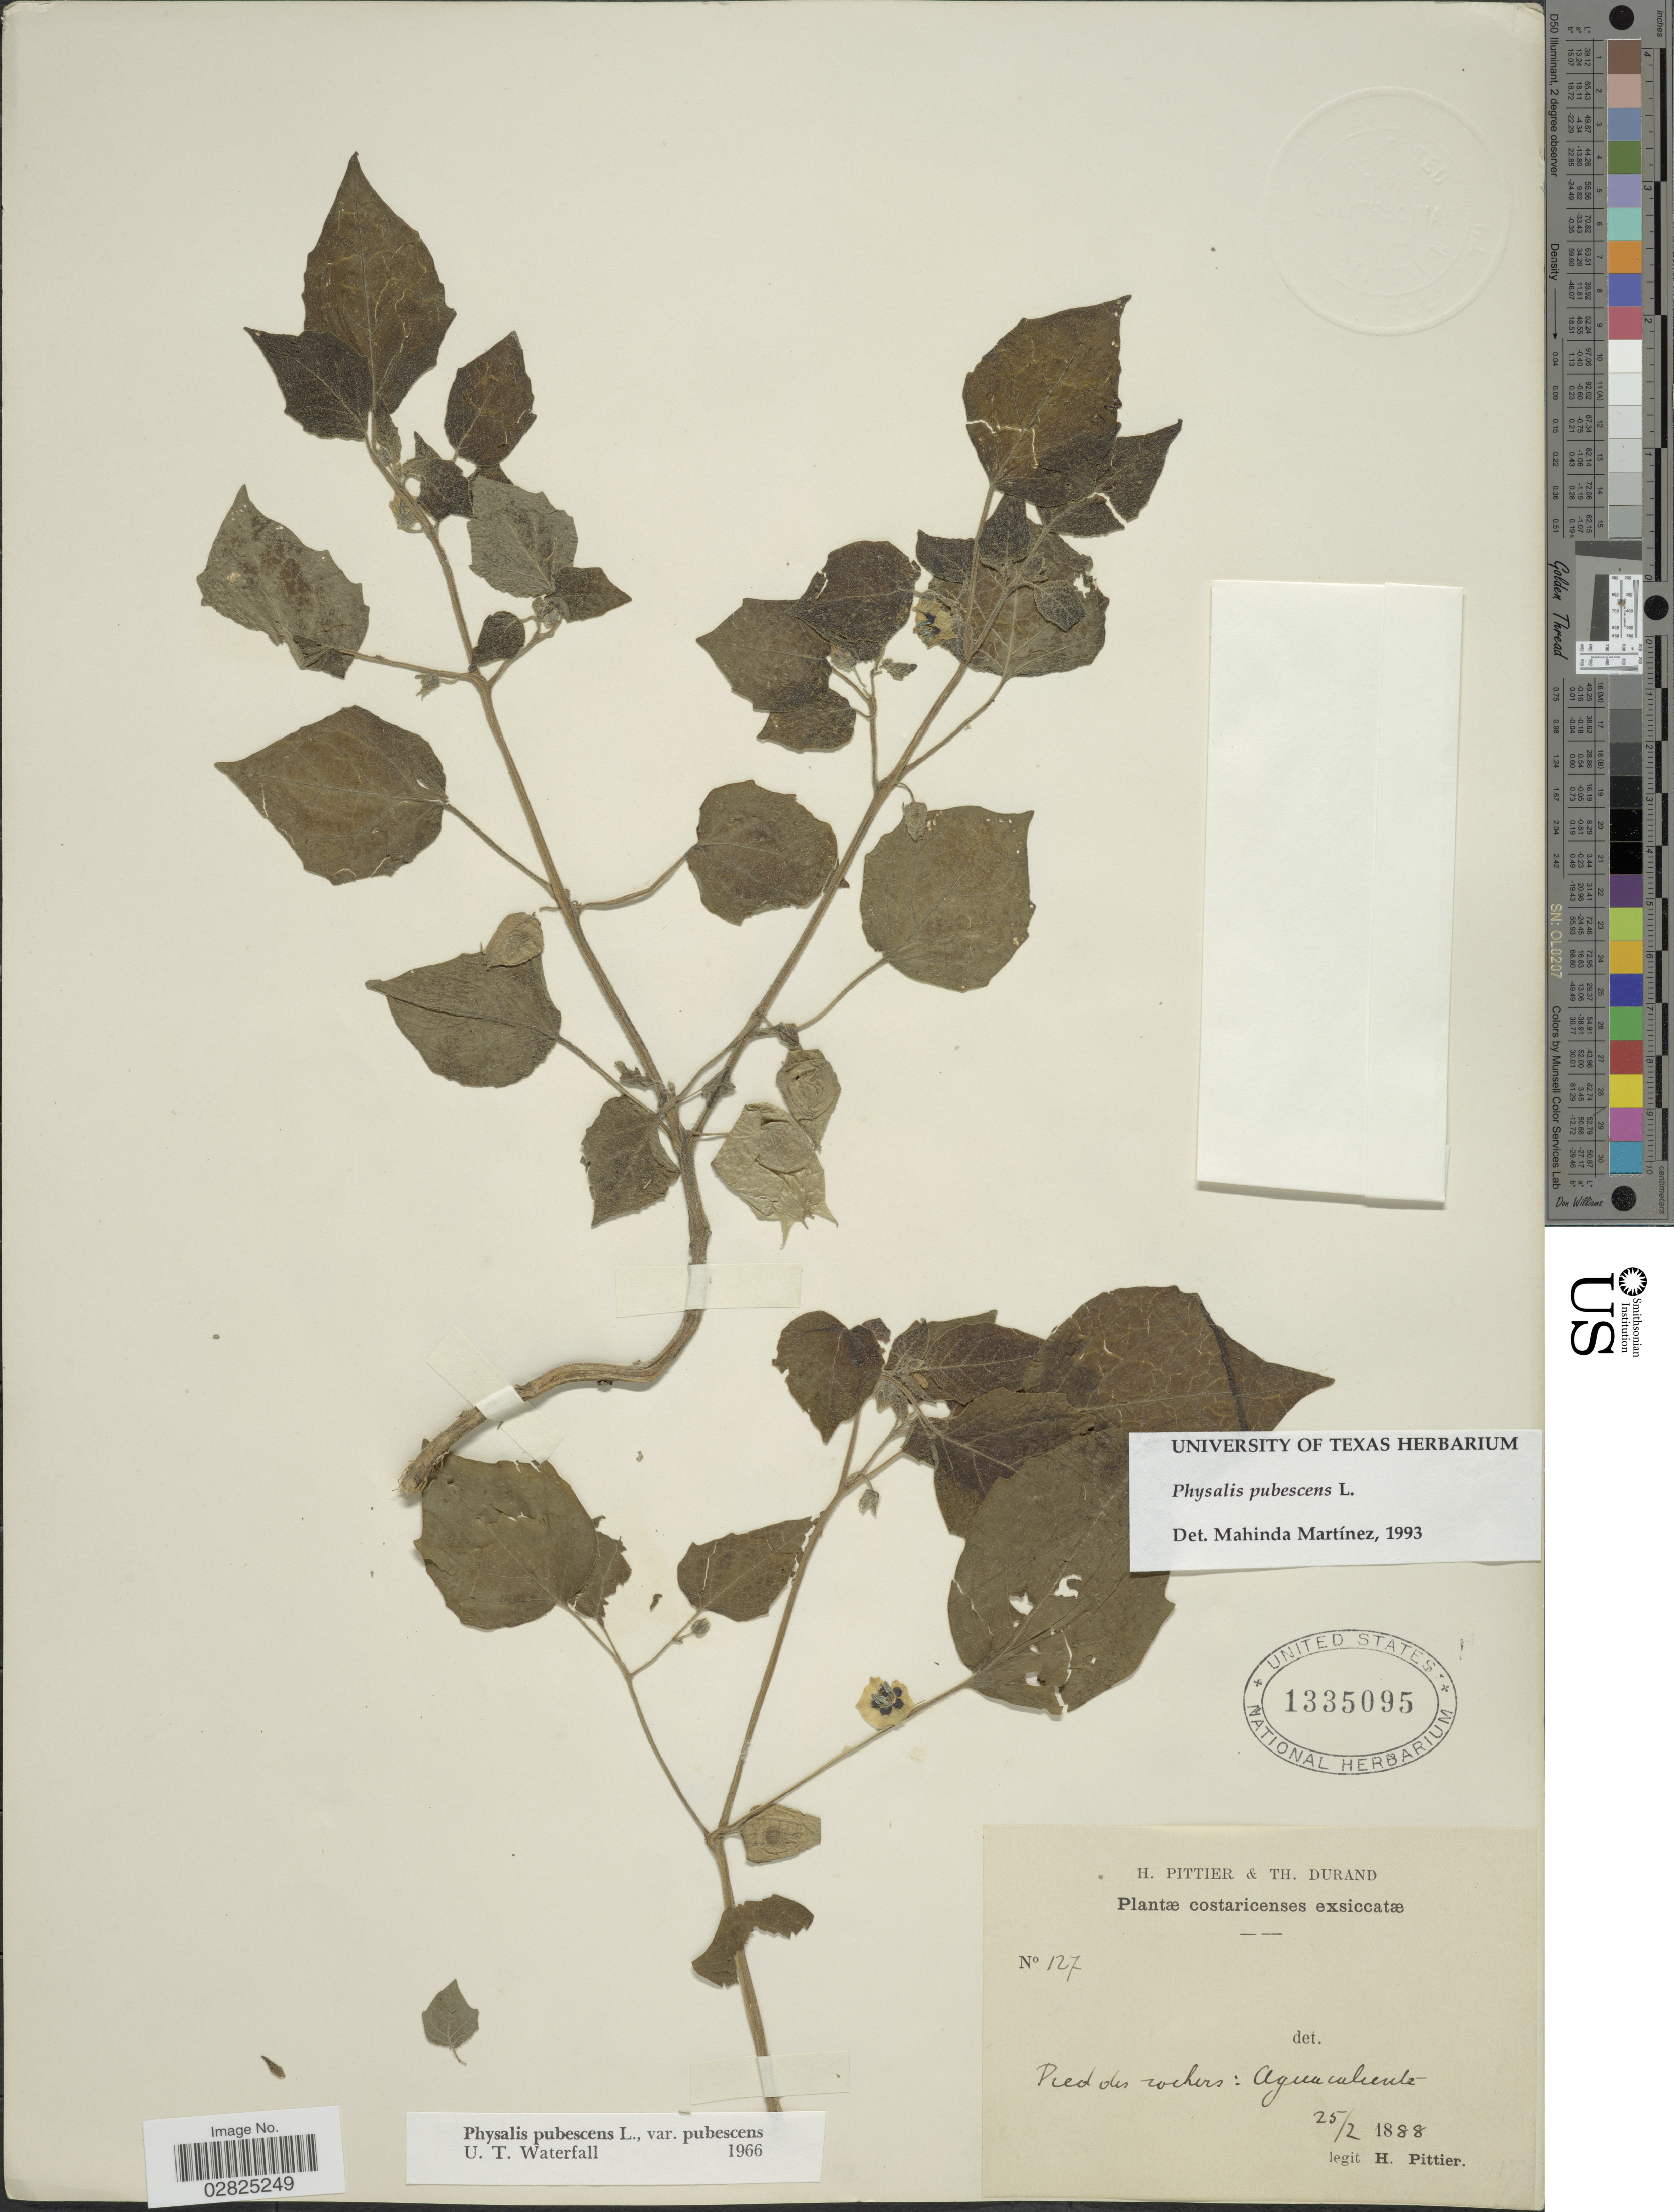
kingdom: Plantae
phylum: Tracheophyta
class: Magnoliopsida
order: Solanales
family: Solanaceae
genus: Physalis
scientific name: Physalis pubescens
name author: L.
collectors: H. F. Pittier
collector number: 127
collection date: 1888-02-25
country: Costa Rica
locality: Pied des rochers: Aguacaliente.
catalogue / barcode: US 1335095